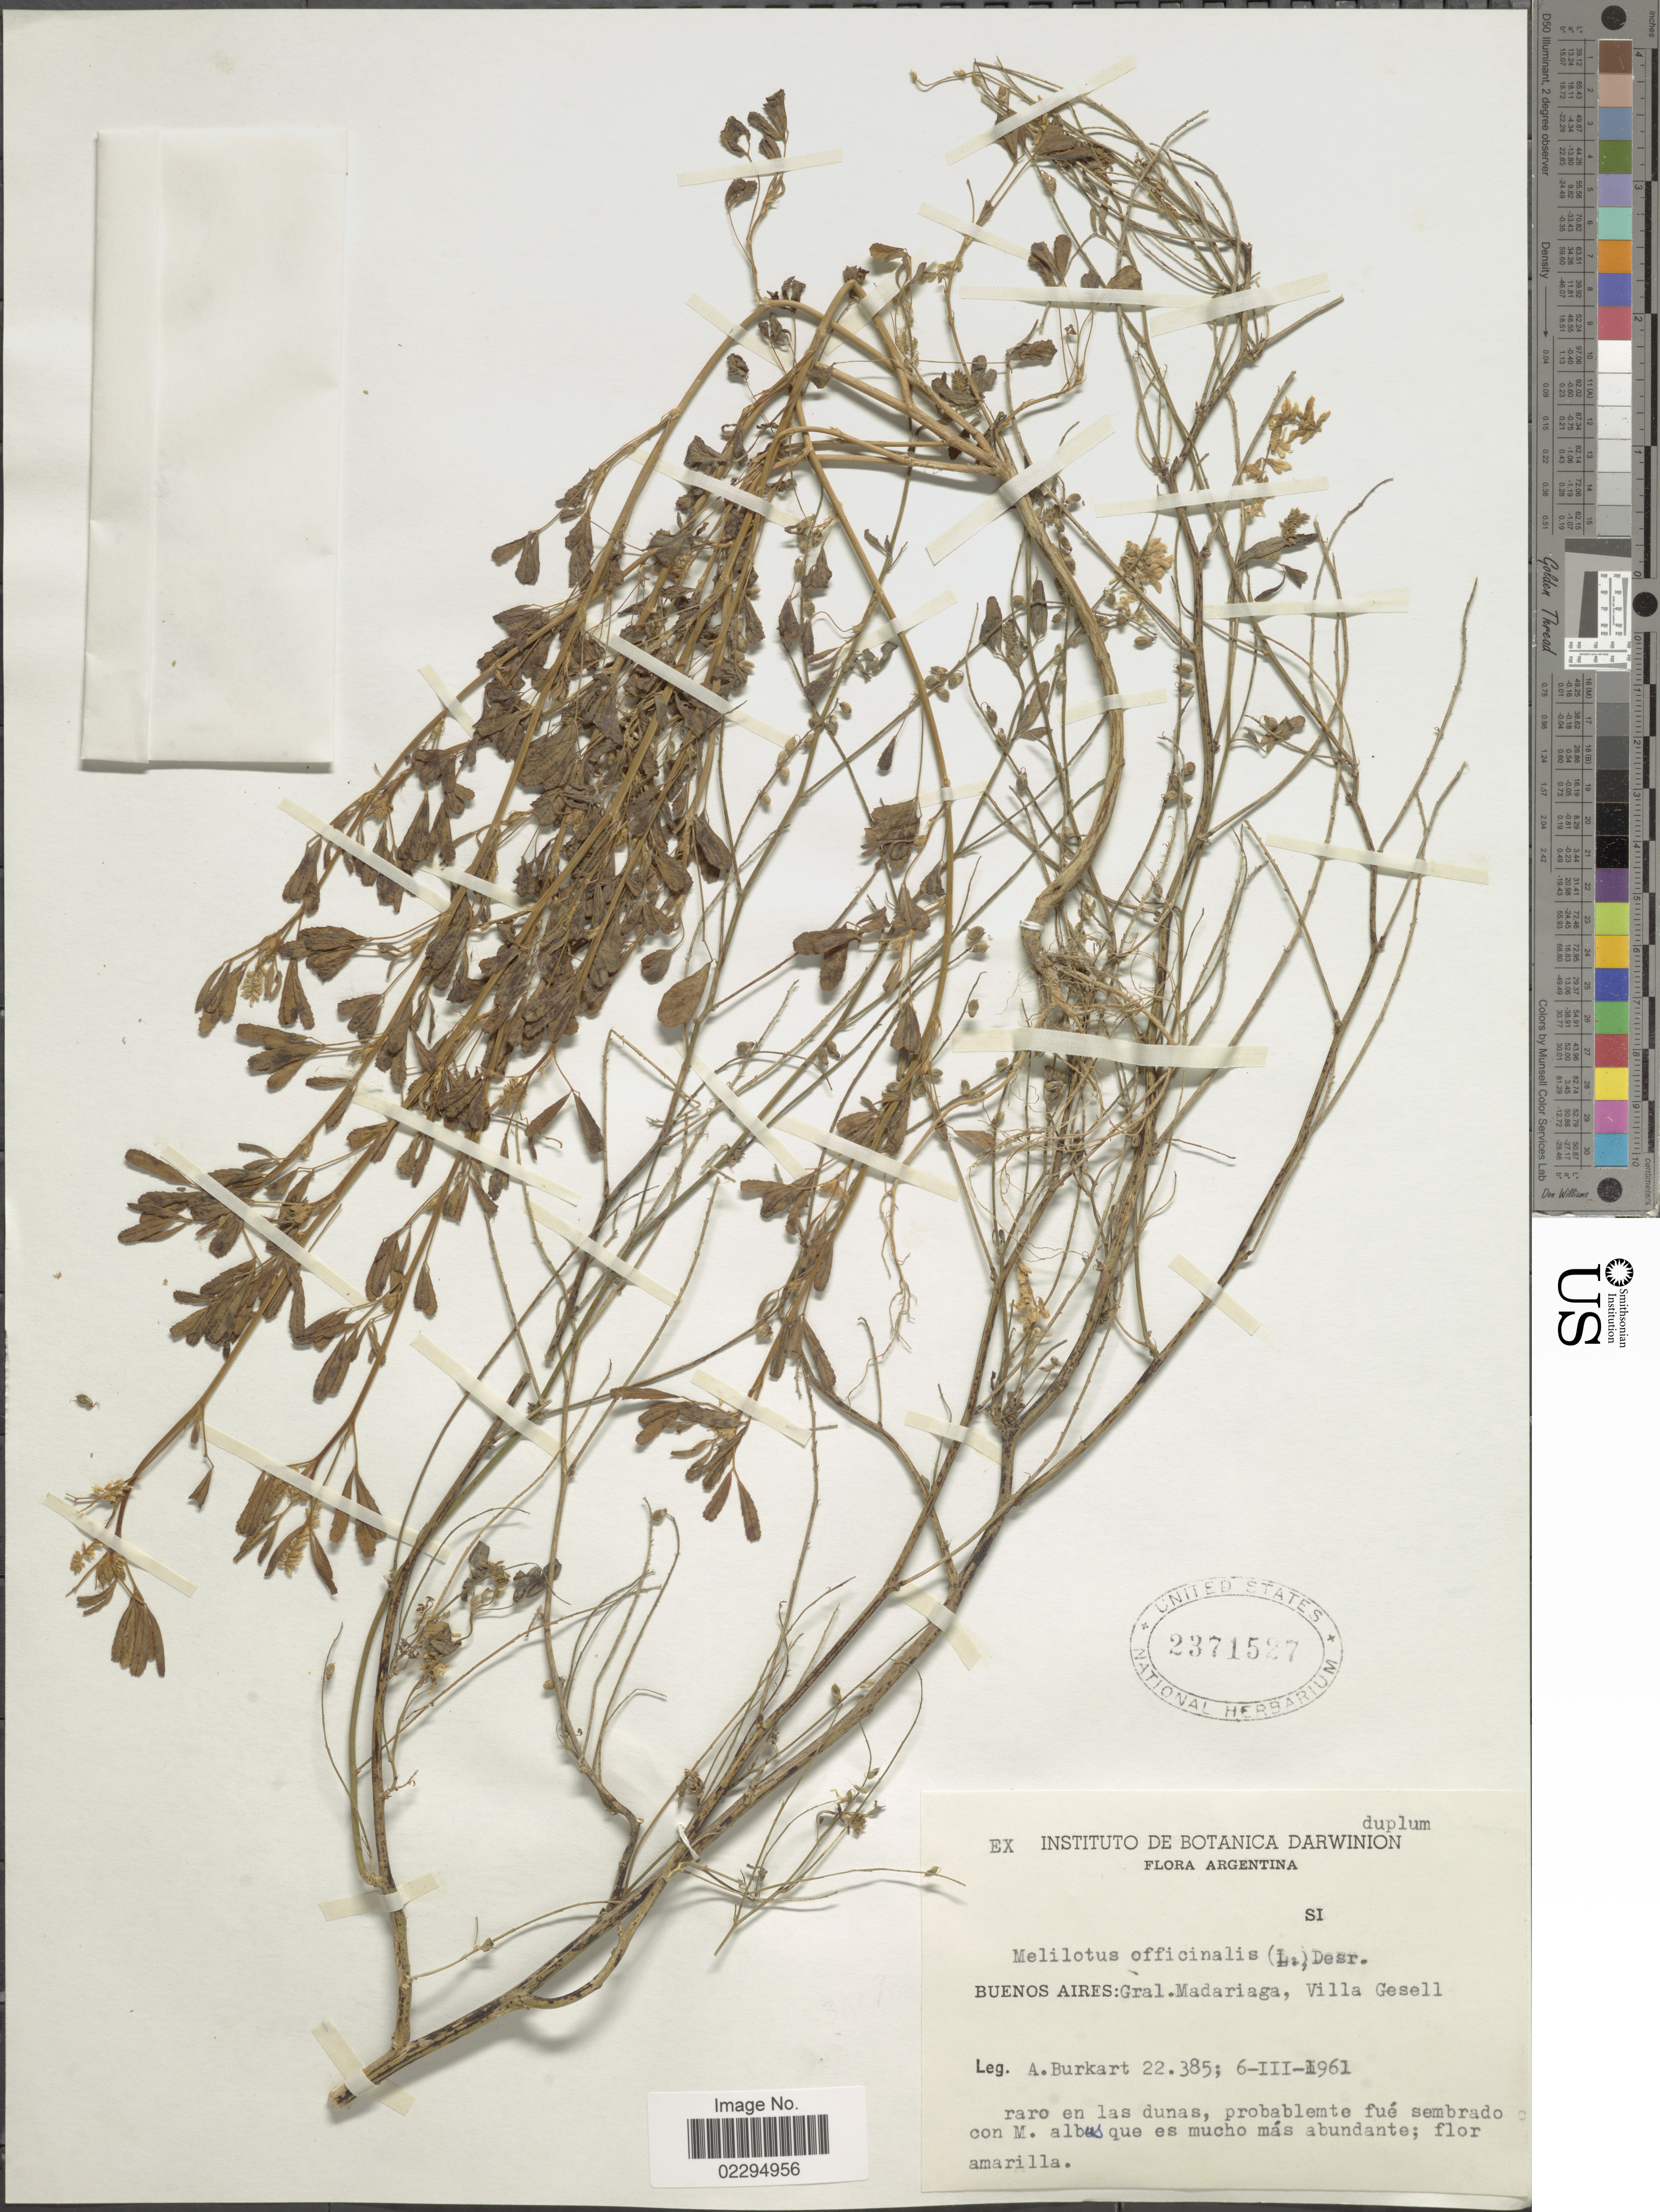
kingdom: Plantae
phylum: Tracheophyta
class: Magnoliopsida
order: Fabales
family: Fabaceae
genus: Melilotus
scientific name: Melilotus officinalis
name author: (L.) Lam.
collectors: A. E. Burkart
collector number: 22385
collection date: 1961-03-06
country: Argentina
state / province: Buenos Aires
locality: Gral. Madariaga, Villa Gesell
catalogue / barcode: US 2371527